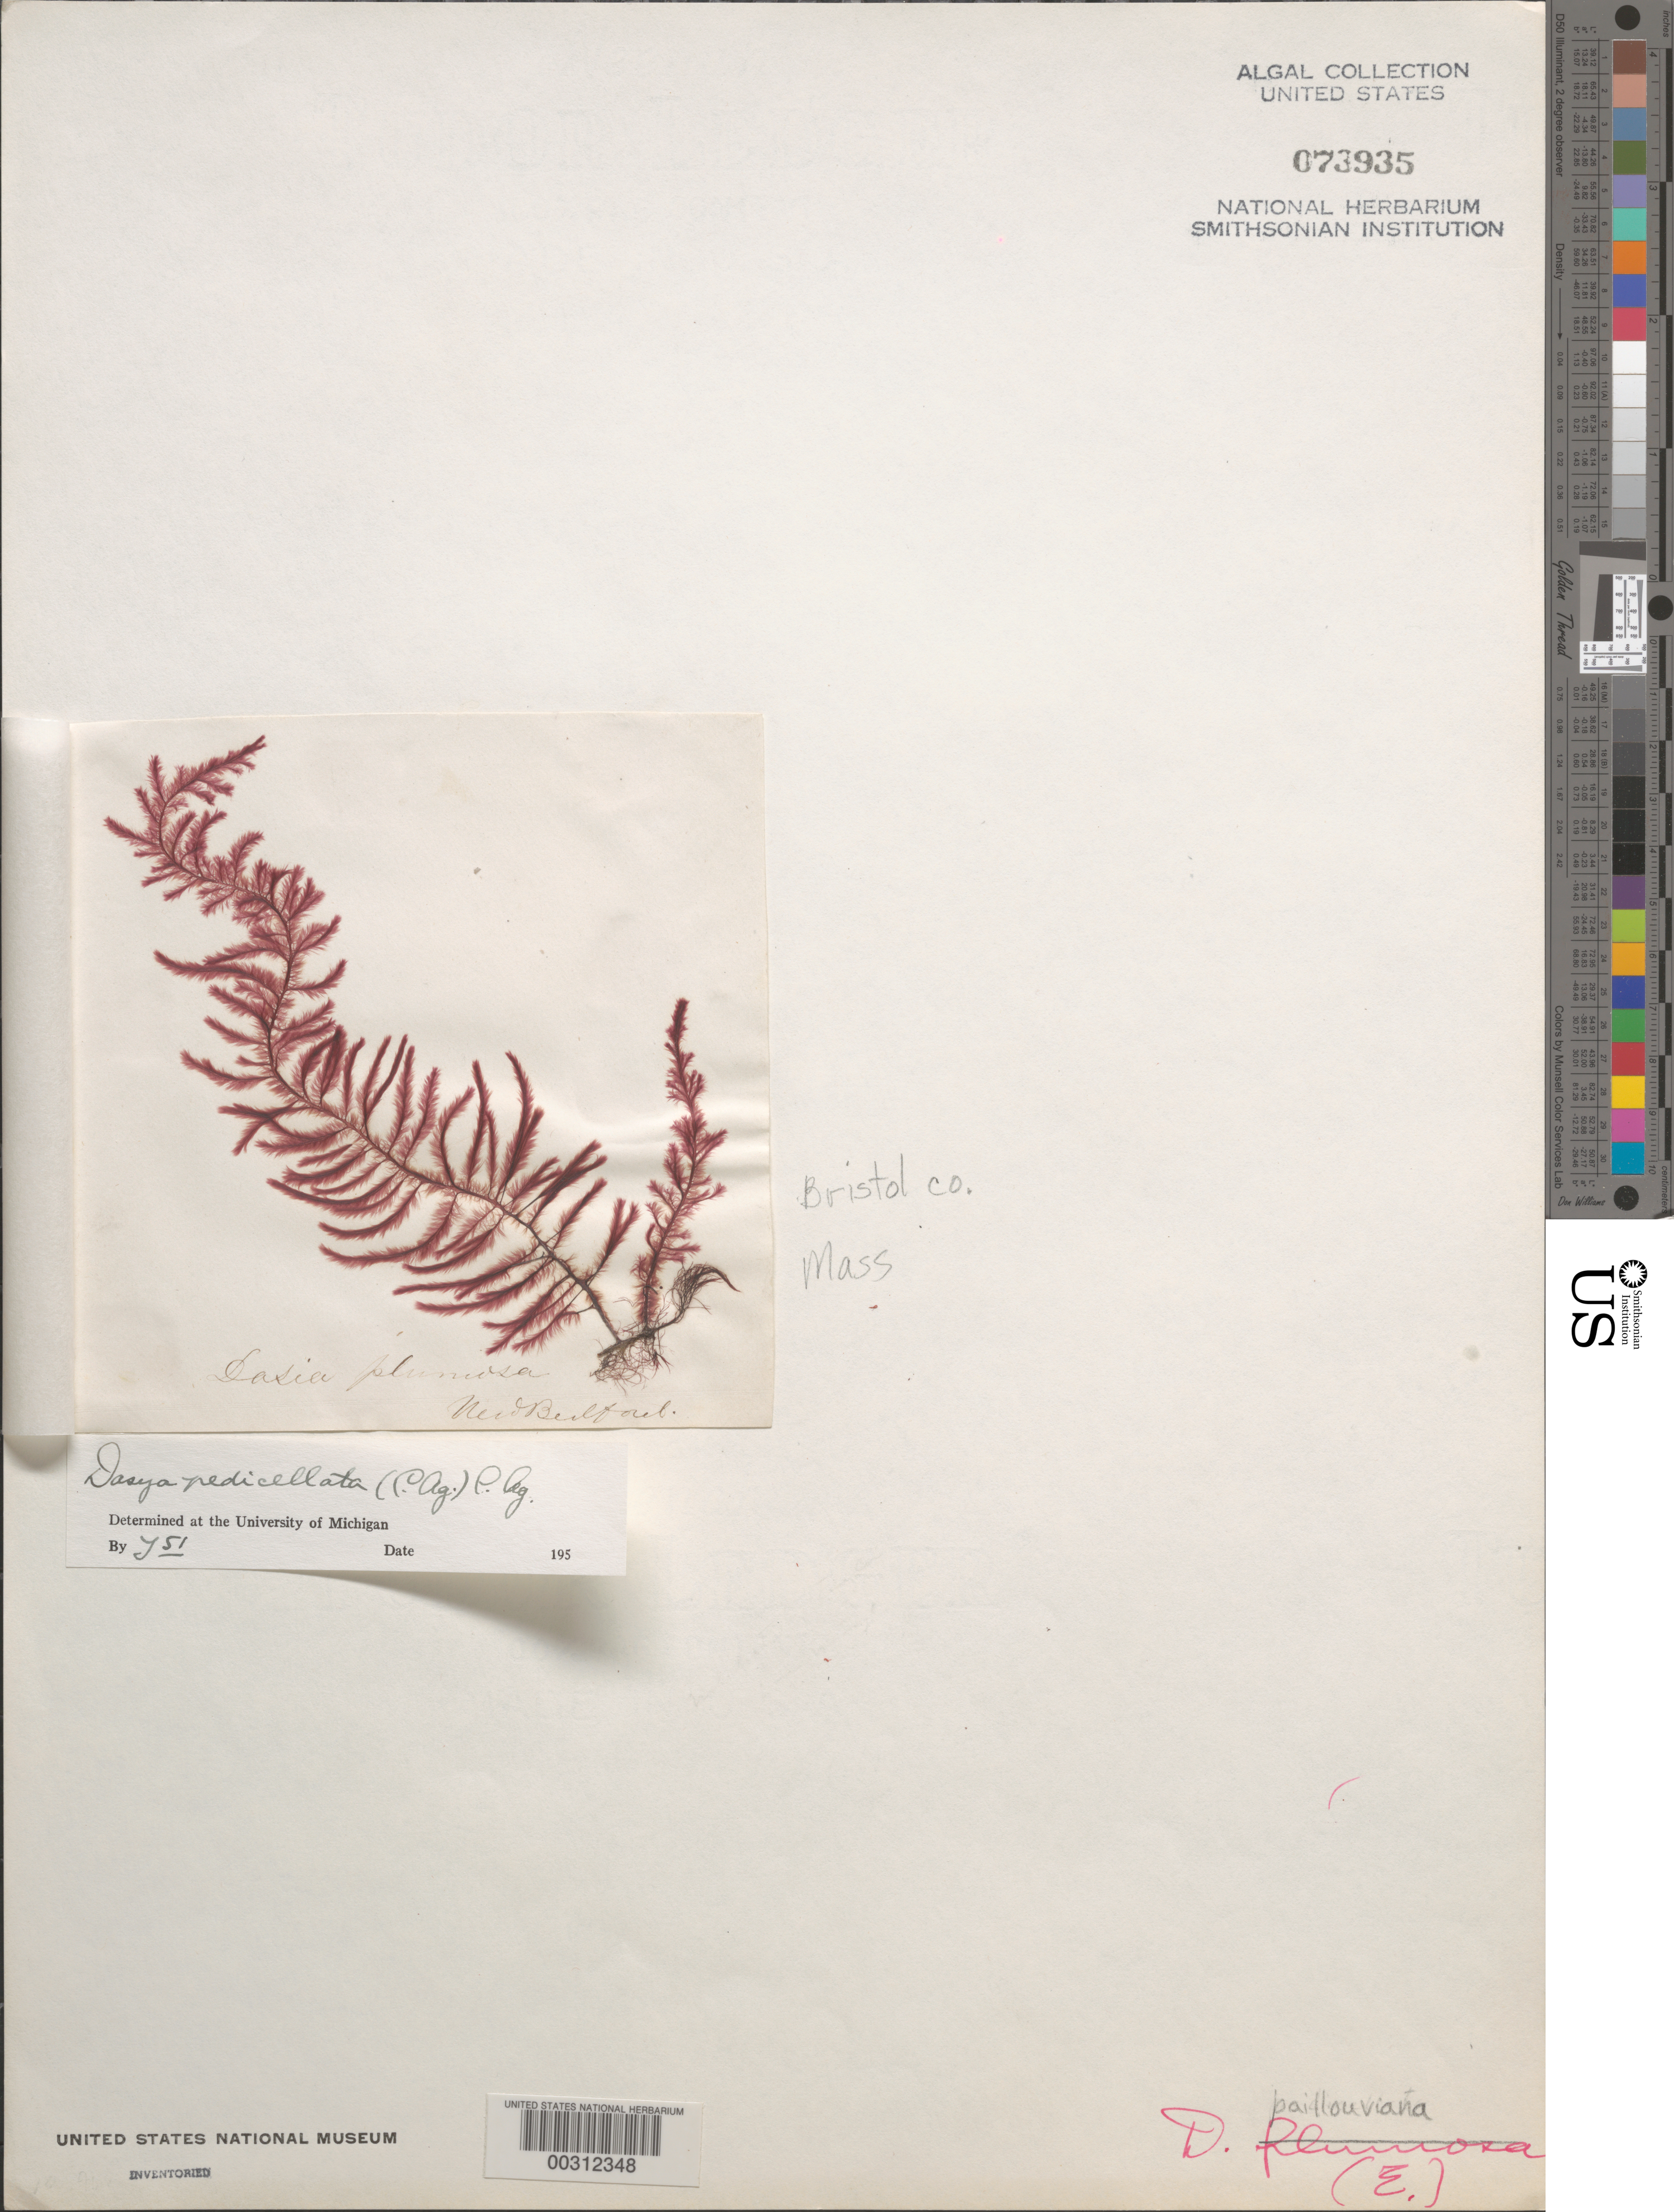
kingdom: Plantae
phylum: Rhodophyta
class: Florideophyceae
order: Ceramiales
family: Dasyaceae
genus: Dasya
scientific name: Dasya pedicellata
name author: (C. Agardh) C. Agardh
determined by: Algae name updating Project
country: United States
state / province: Massachusetts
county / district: Bristol County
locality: New Bedford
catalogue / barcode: US 73935